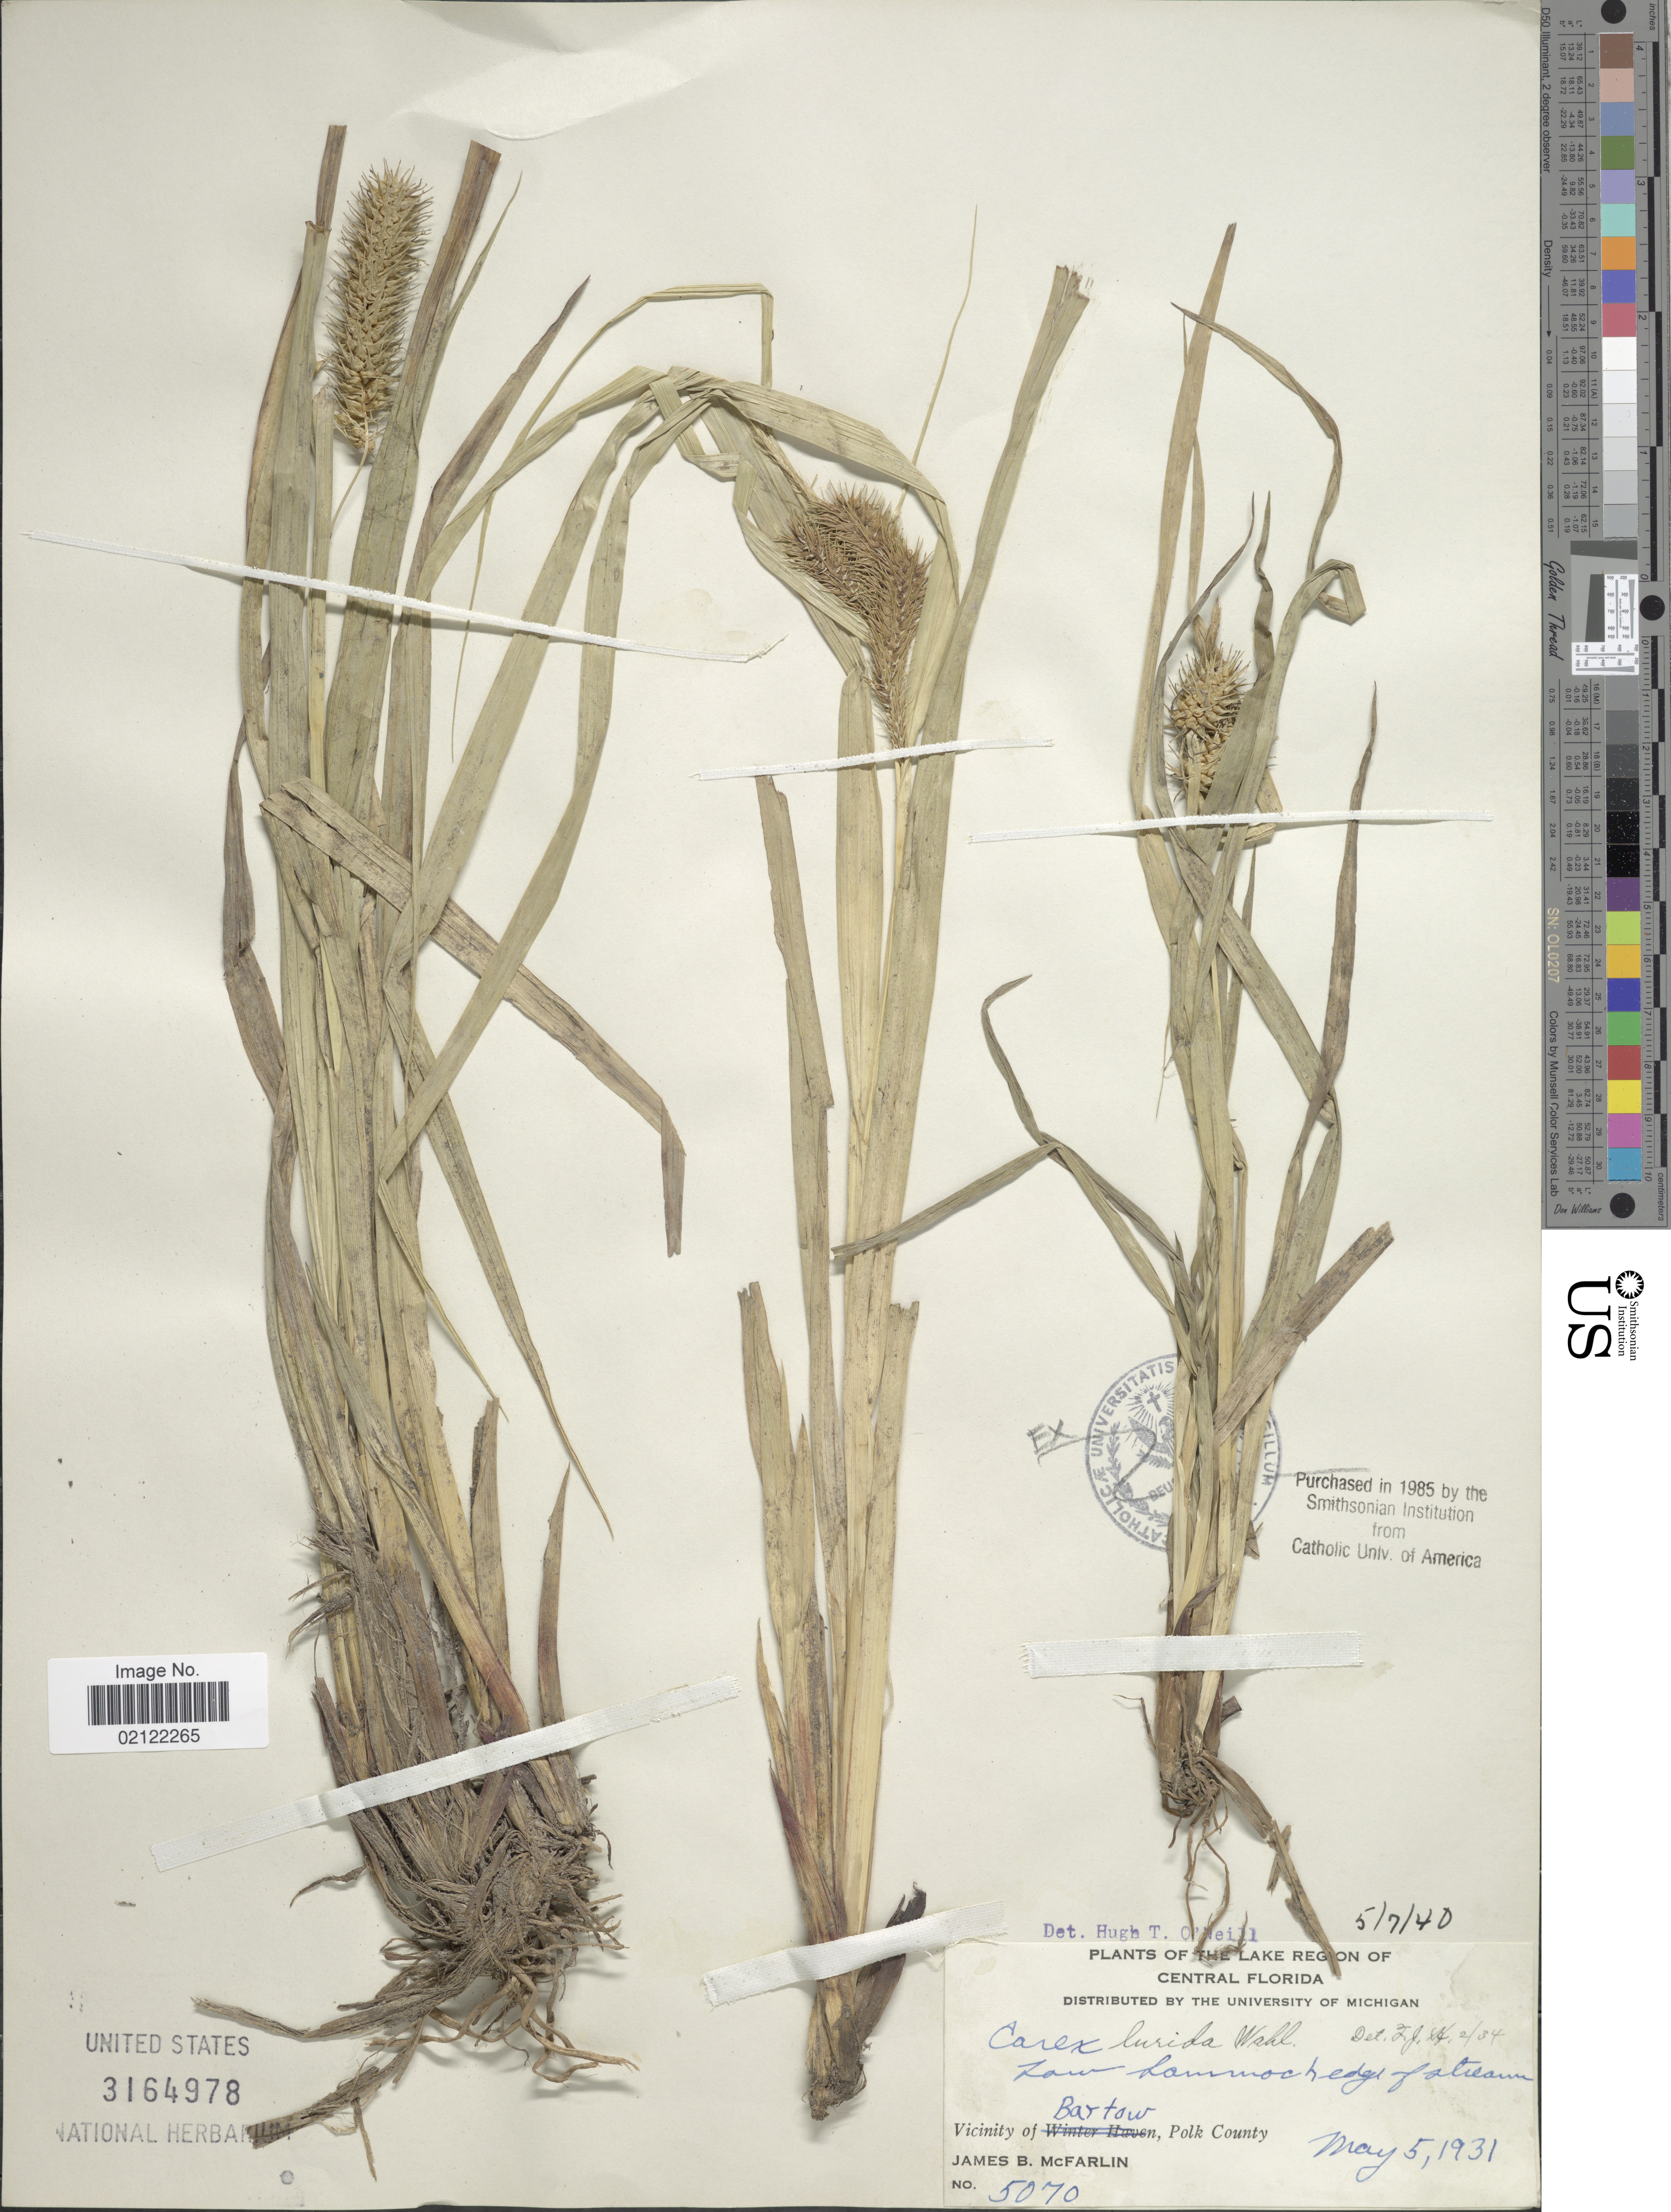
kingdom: Plantae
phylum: Tracheophyta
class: Liliopsida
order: Poales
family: Cyperaceae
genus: Carex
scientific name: Carex lurida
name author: Wahlenb.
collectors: J. McFarlin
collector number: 5070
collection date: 1931-05-05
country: United States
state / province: Florida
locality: Lake Region of Central Florida. Low hammock edge of stream. Vicinity of Bartow, Polk County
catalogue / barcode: US 3164978